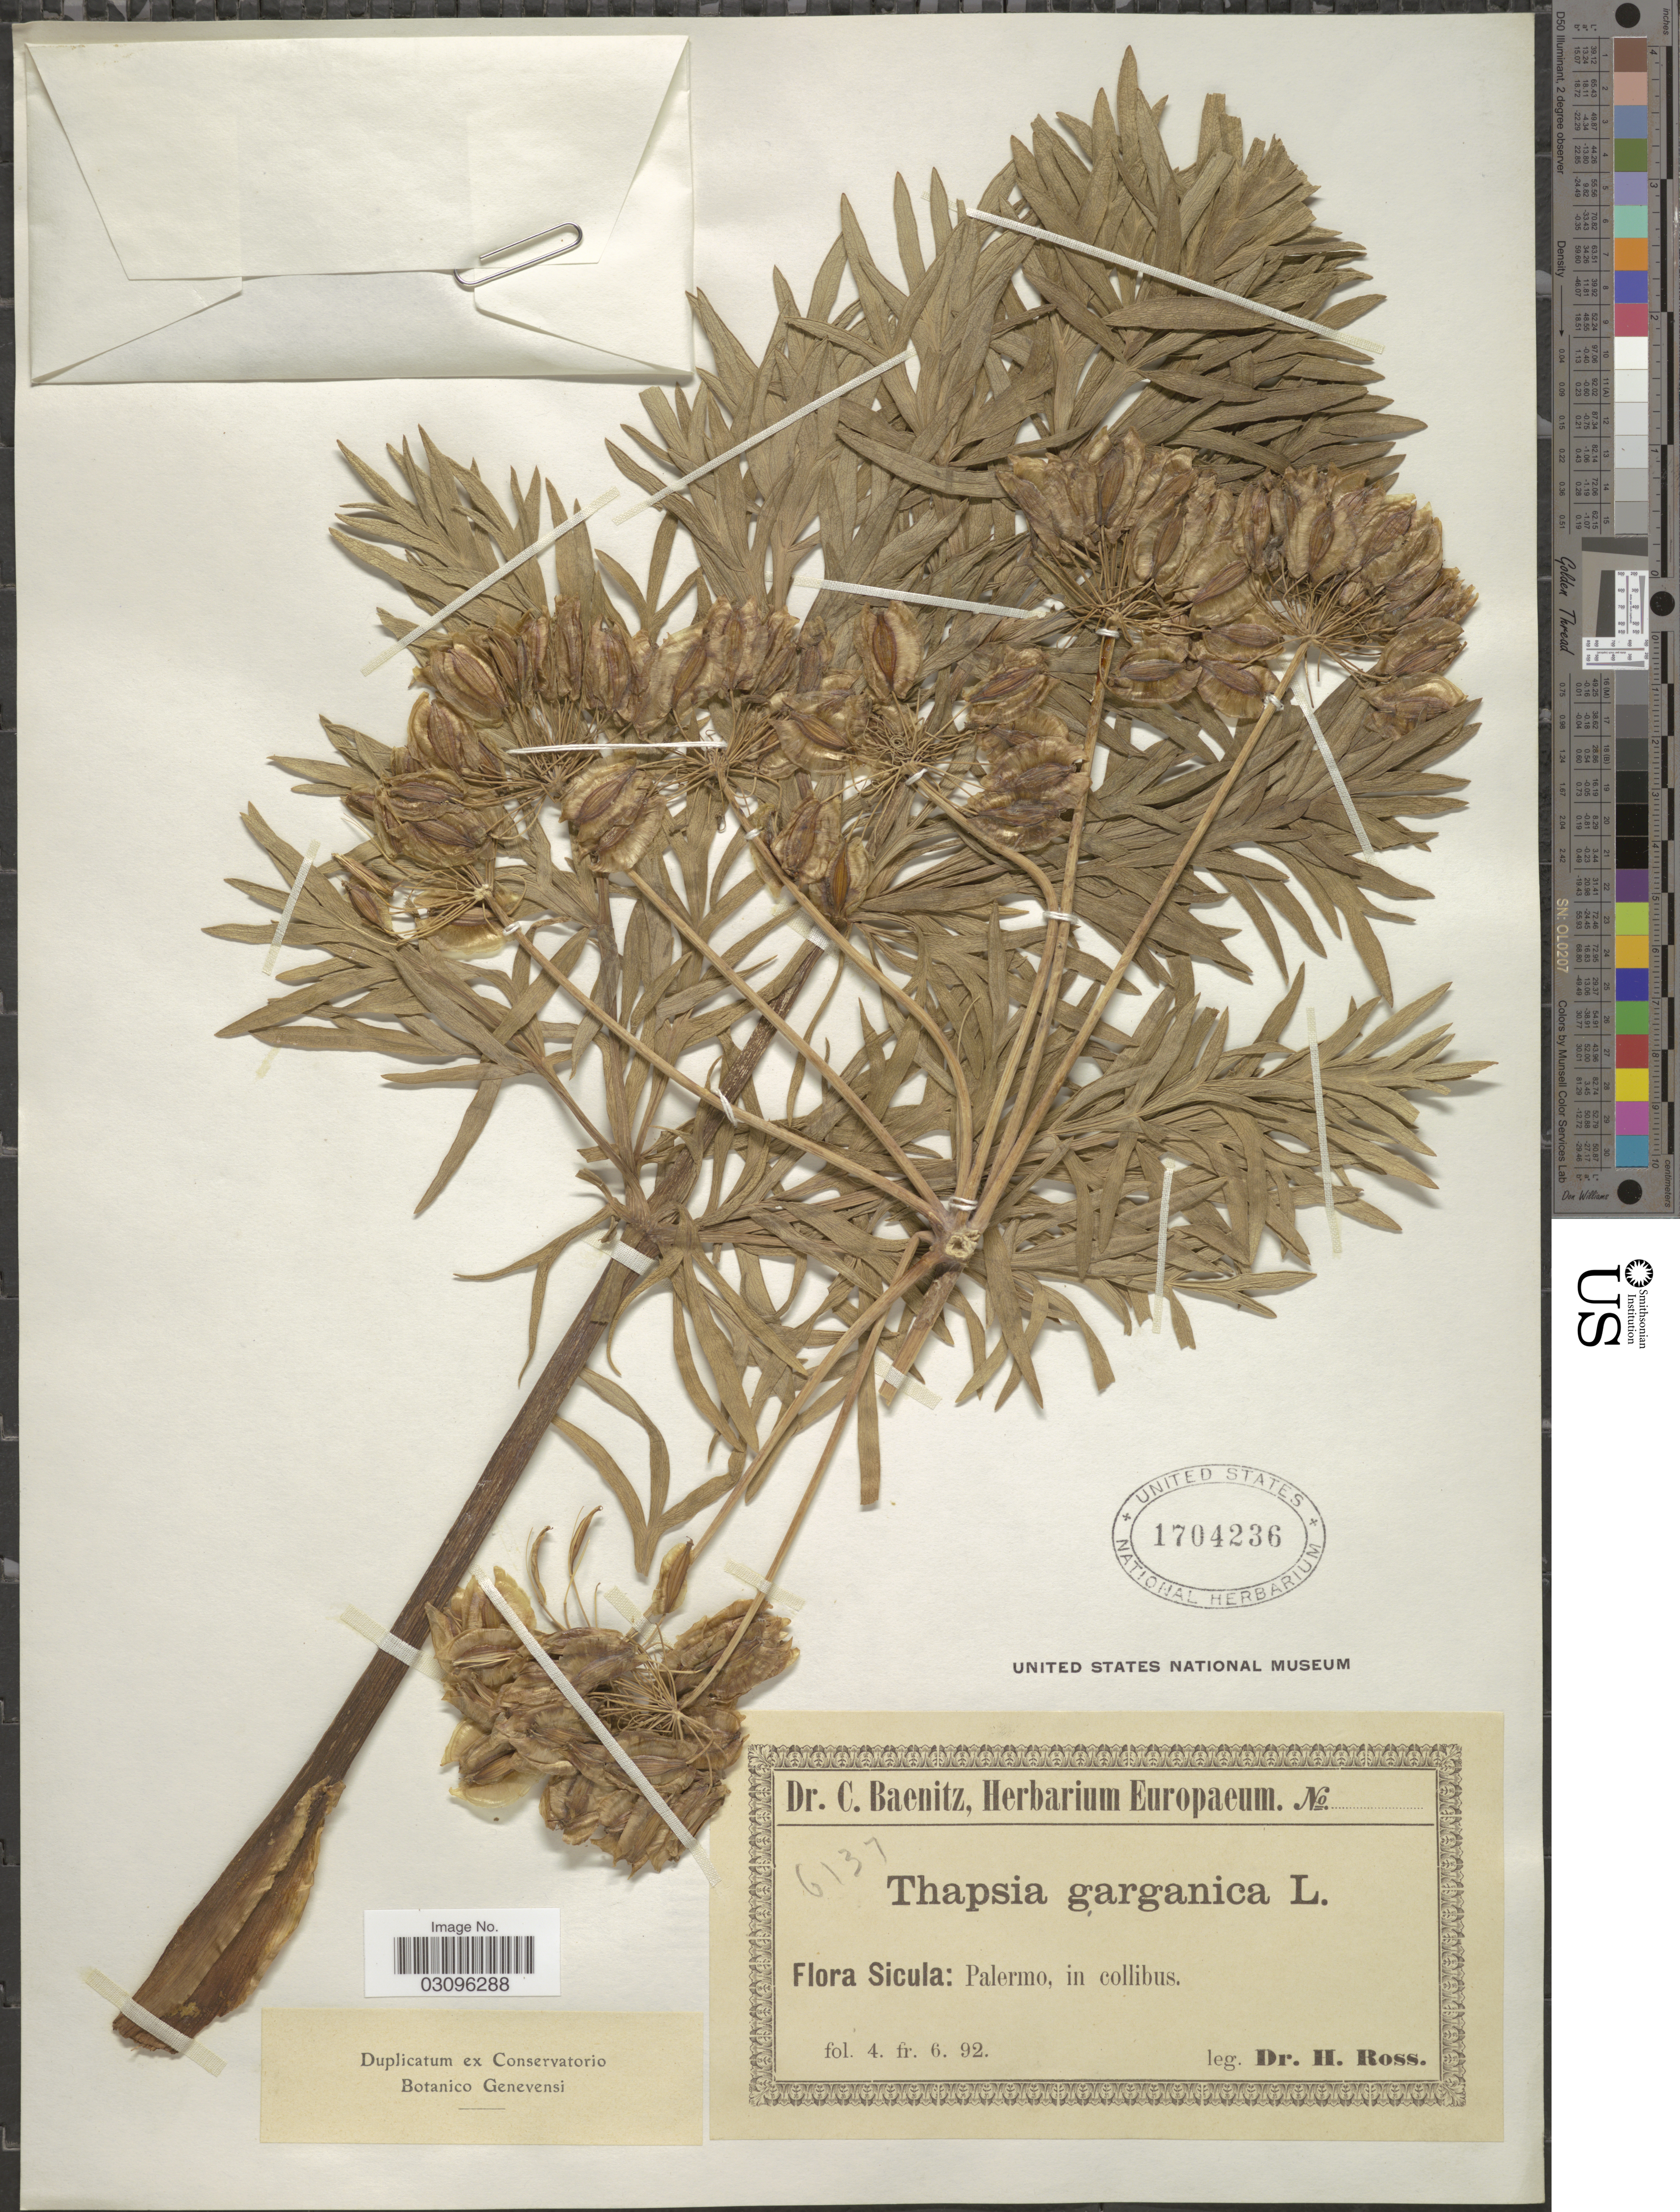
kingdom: Plantae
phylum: Tracheophyta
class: Magnoliopsida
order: Apiales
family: Apiaceae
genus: Thapsia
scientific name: Thapsia garganica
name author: L.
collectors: H. Ross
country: Italy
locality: Sicula: Palermo, in collibus.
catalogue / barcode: US 1704236